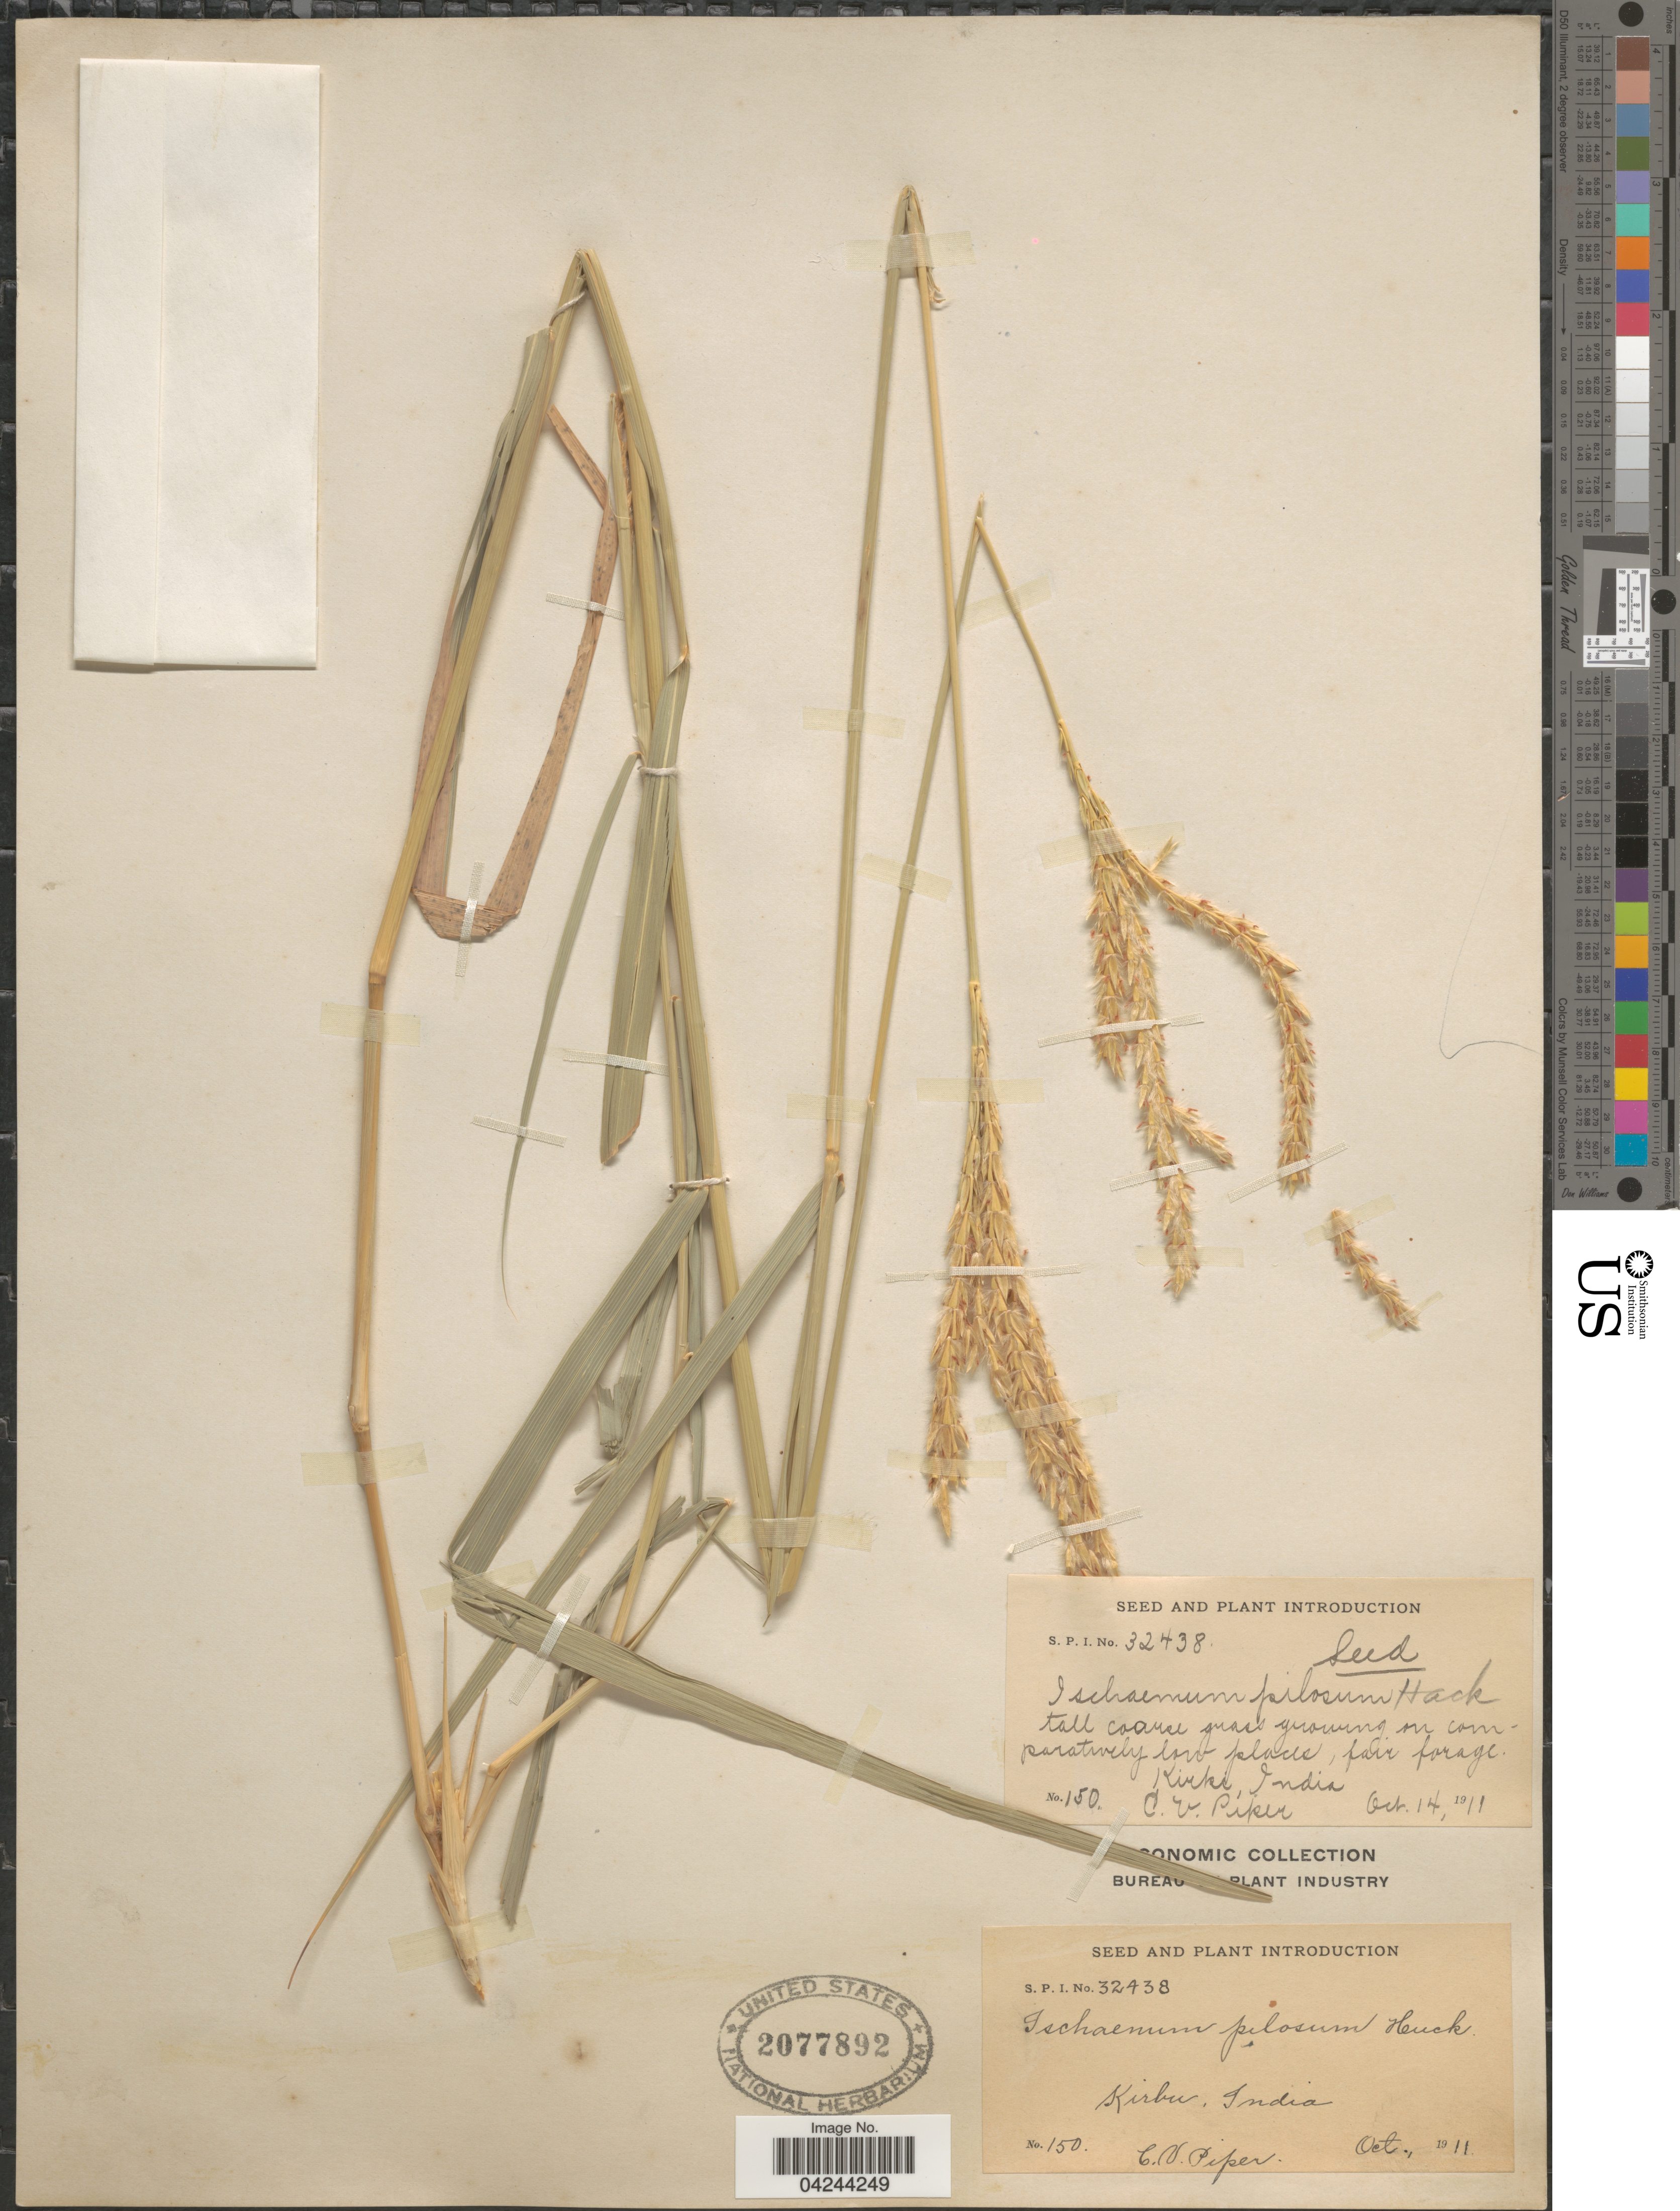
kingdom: Plantae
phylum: Tracheophyta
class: Liliopsida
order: Poales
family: Poaceae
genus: Ischaemum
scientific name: Ischaemum rugosum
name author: Salisb.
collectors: C. V. Piper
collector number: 150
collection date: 1911-10-14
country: India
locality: Kirki.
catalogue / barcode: US 2077892